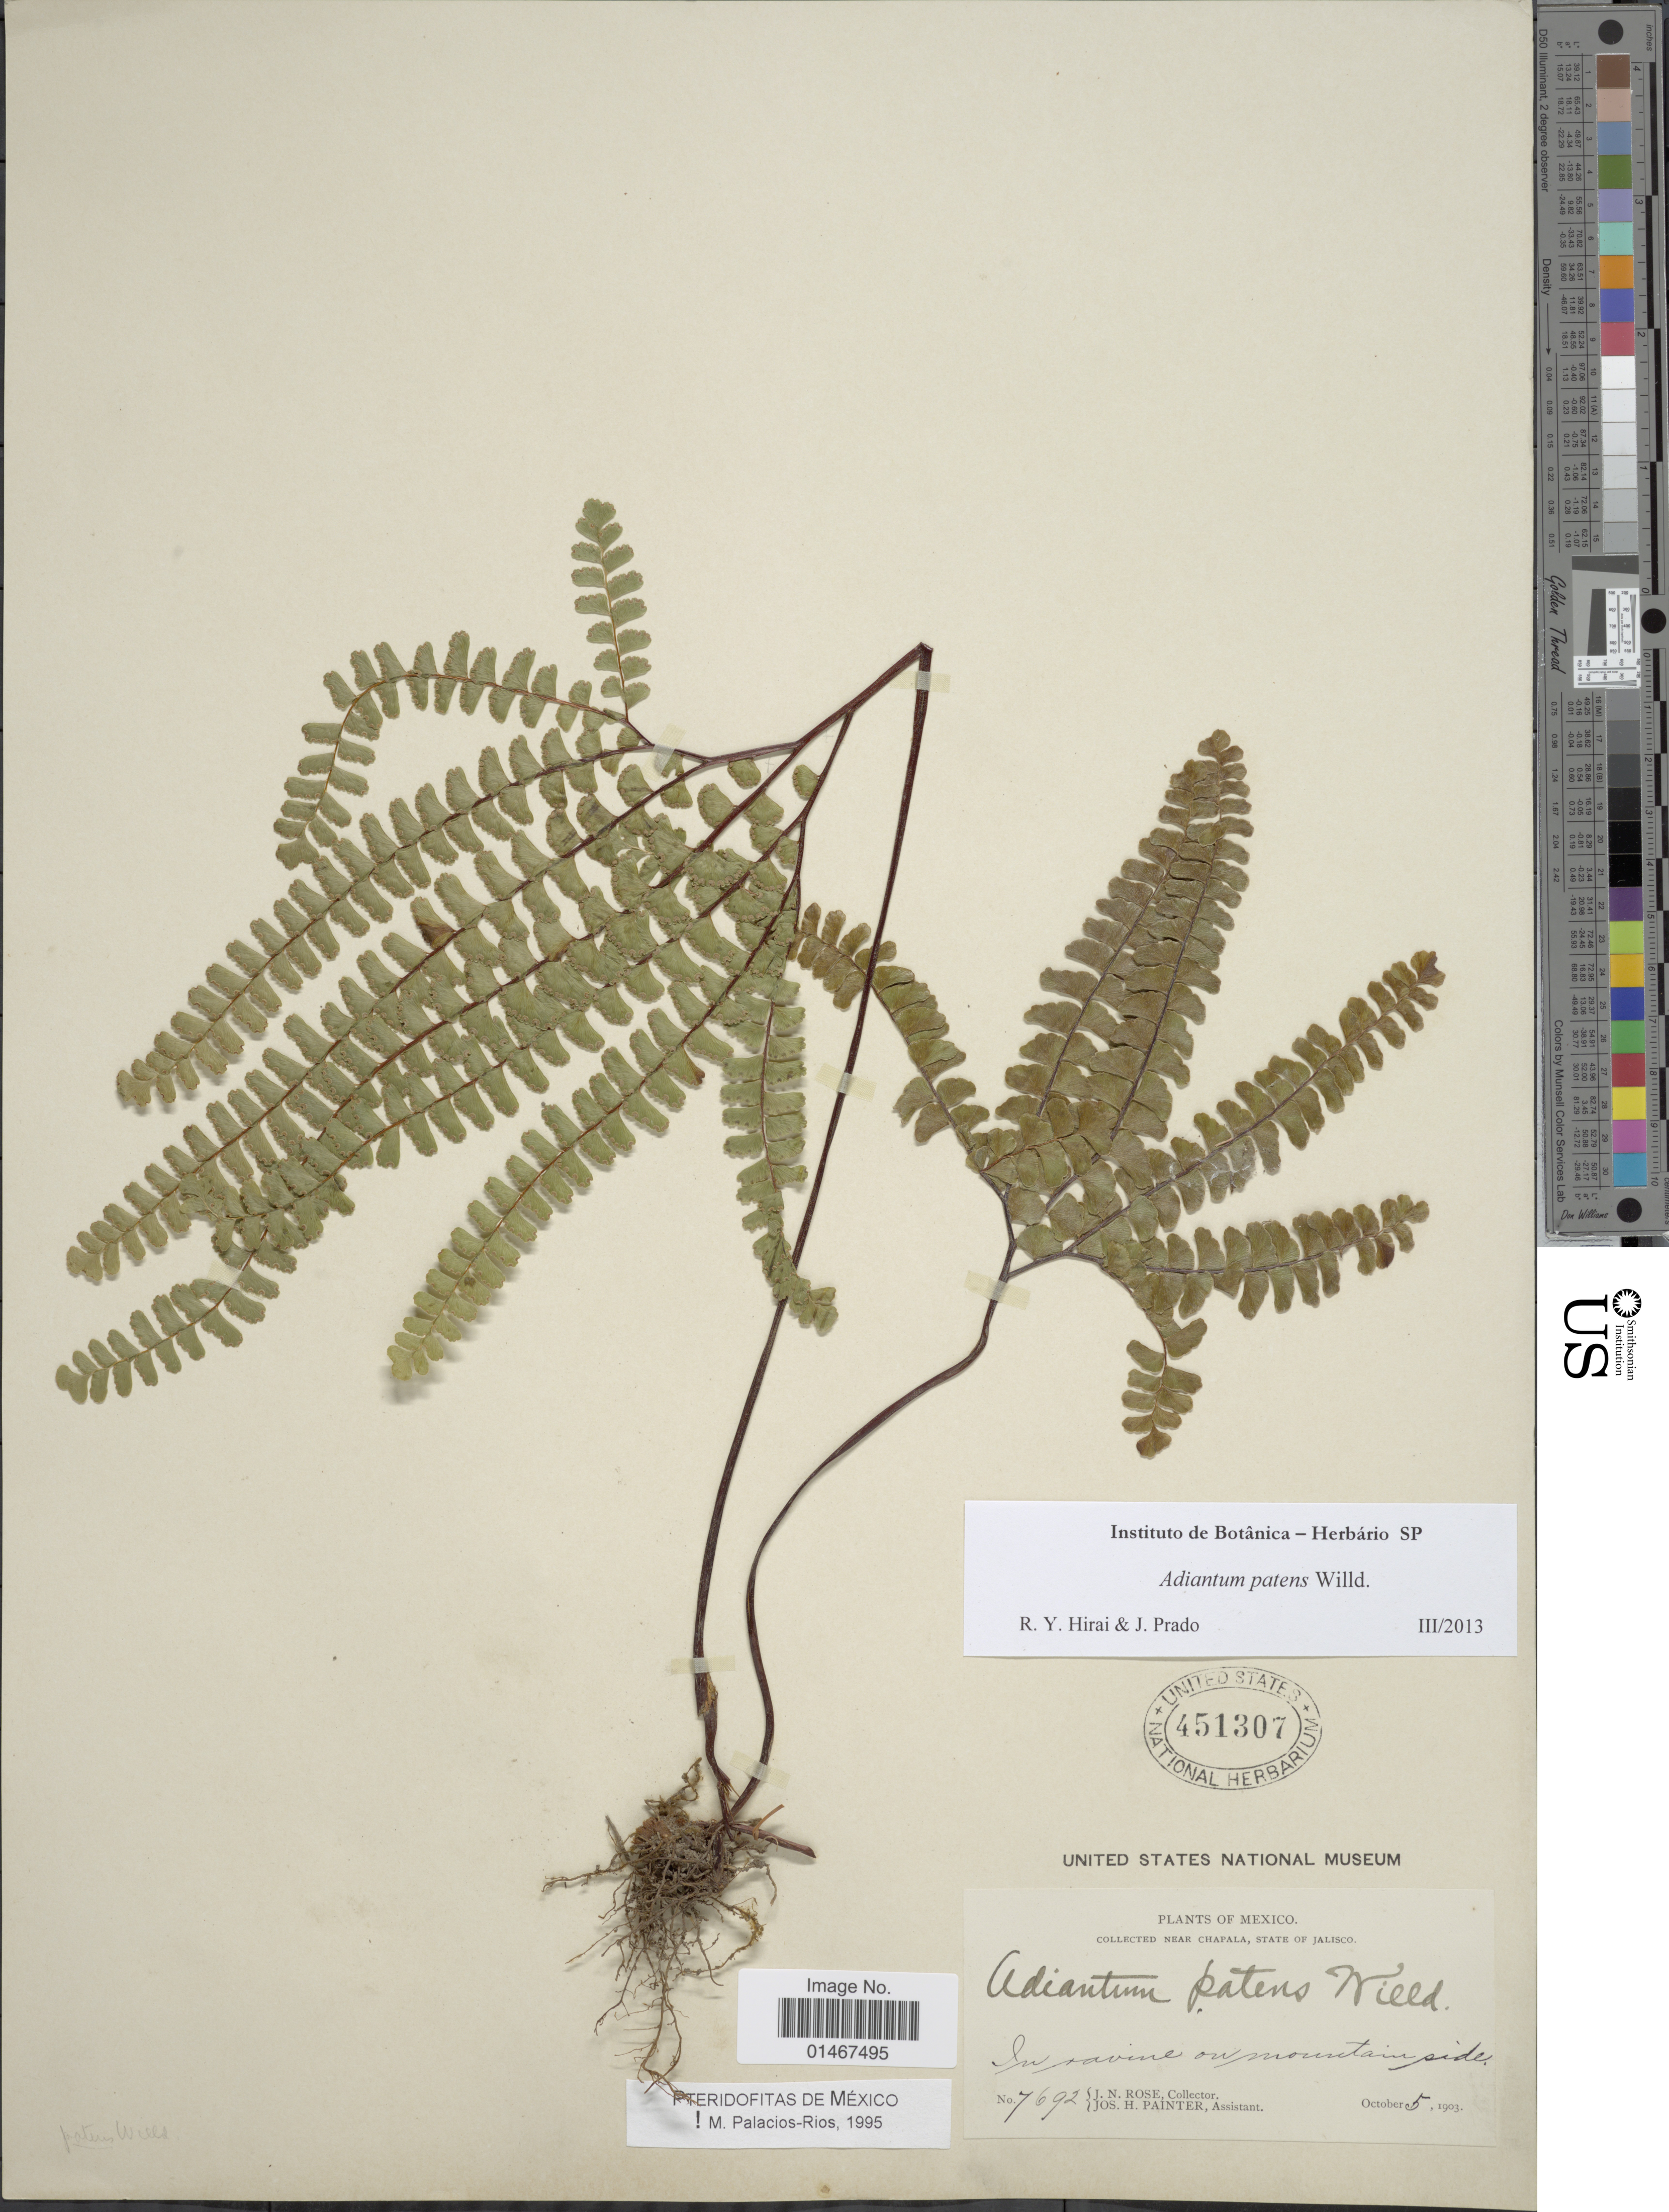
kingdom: Plantae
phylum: Tracheophyta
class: Polypodiopsida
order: Polypodiales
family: Pteridaceae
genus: Adiantum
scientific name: Adiantum patens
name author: Willd.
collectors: J. N. Rose & J. H. Painter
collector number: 7692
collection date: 1903-10-05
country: Mexico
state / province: Jalisco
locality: Near Chapala, State of Jalisco. In ravine on mountain side.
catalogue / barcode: US 451307